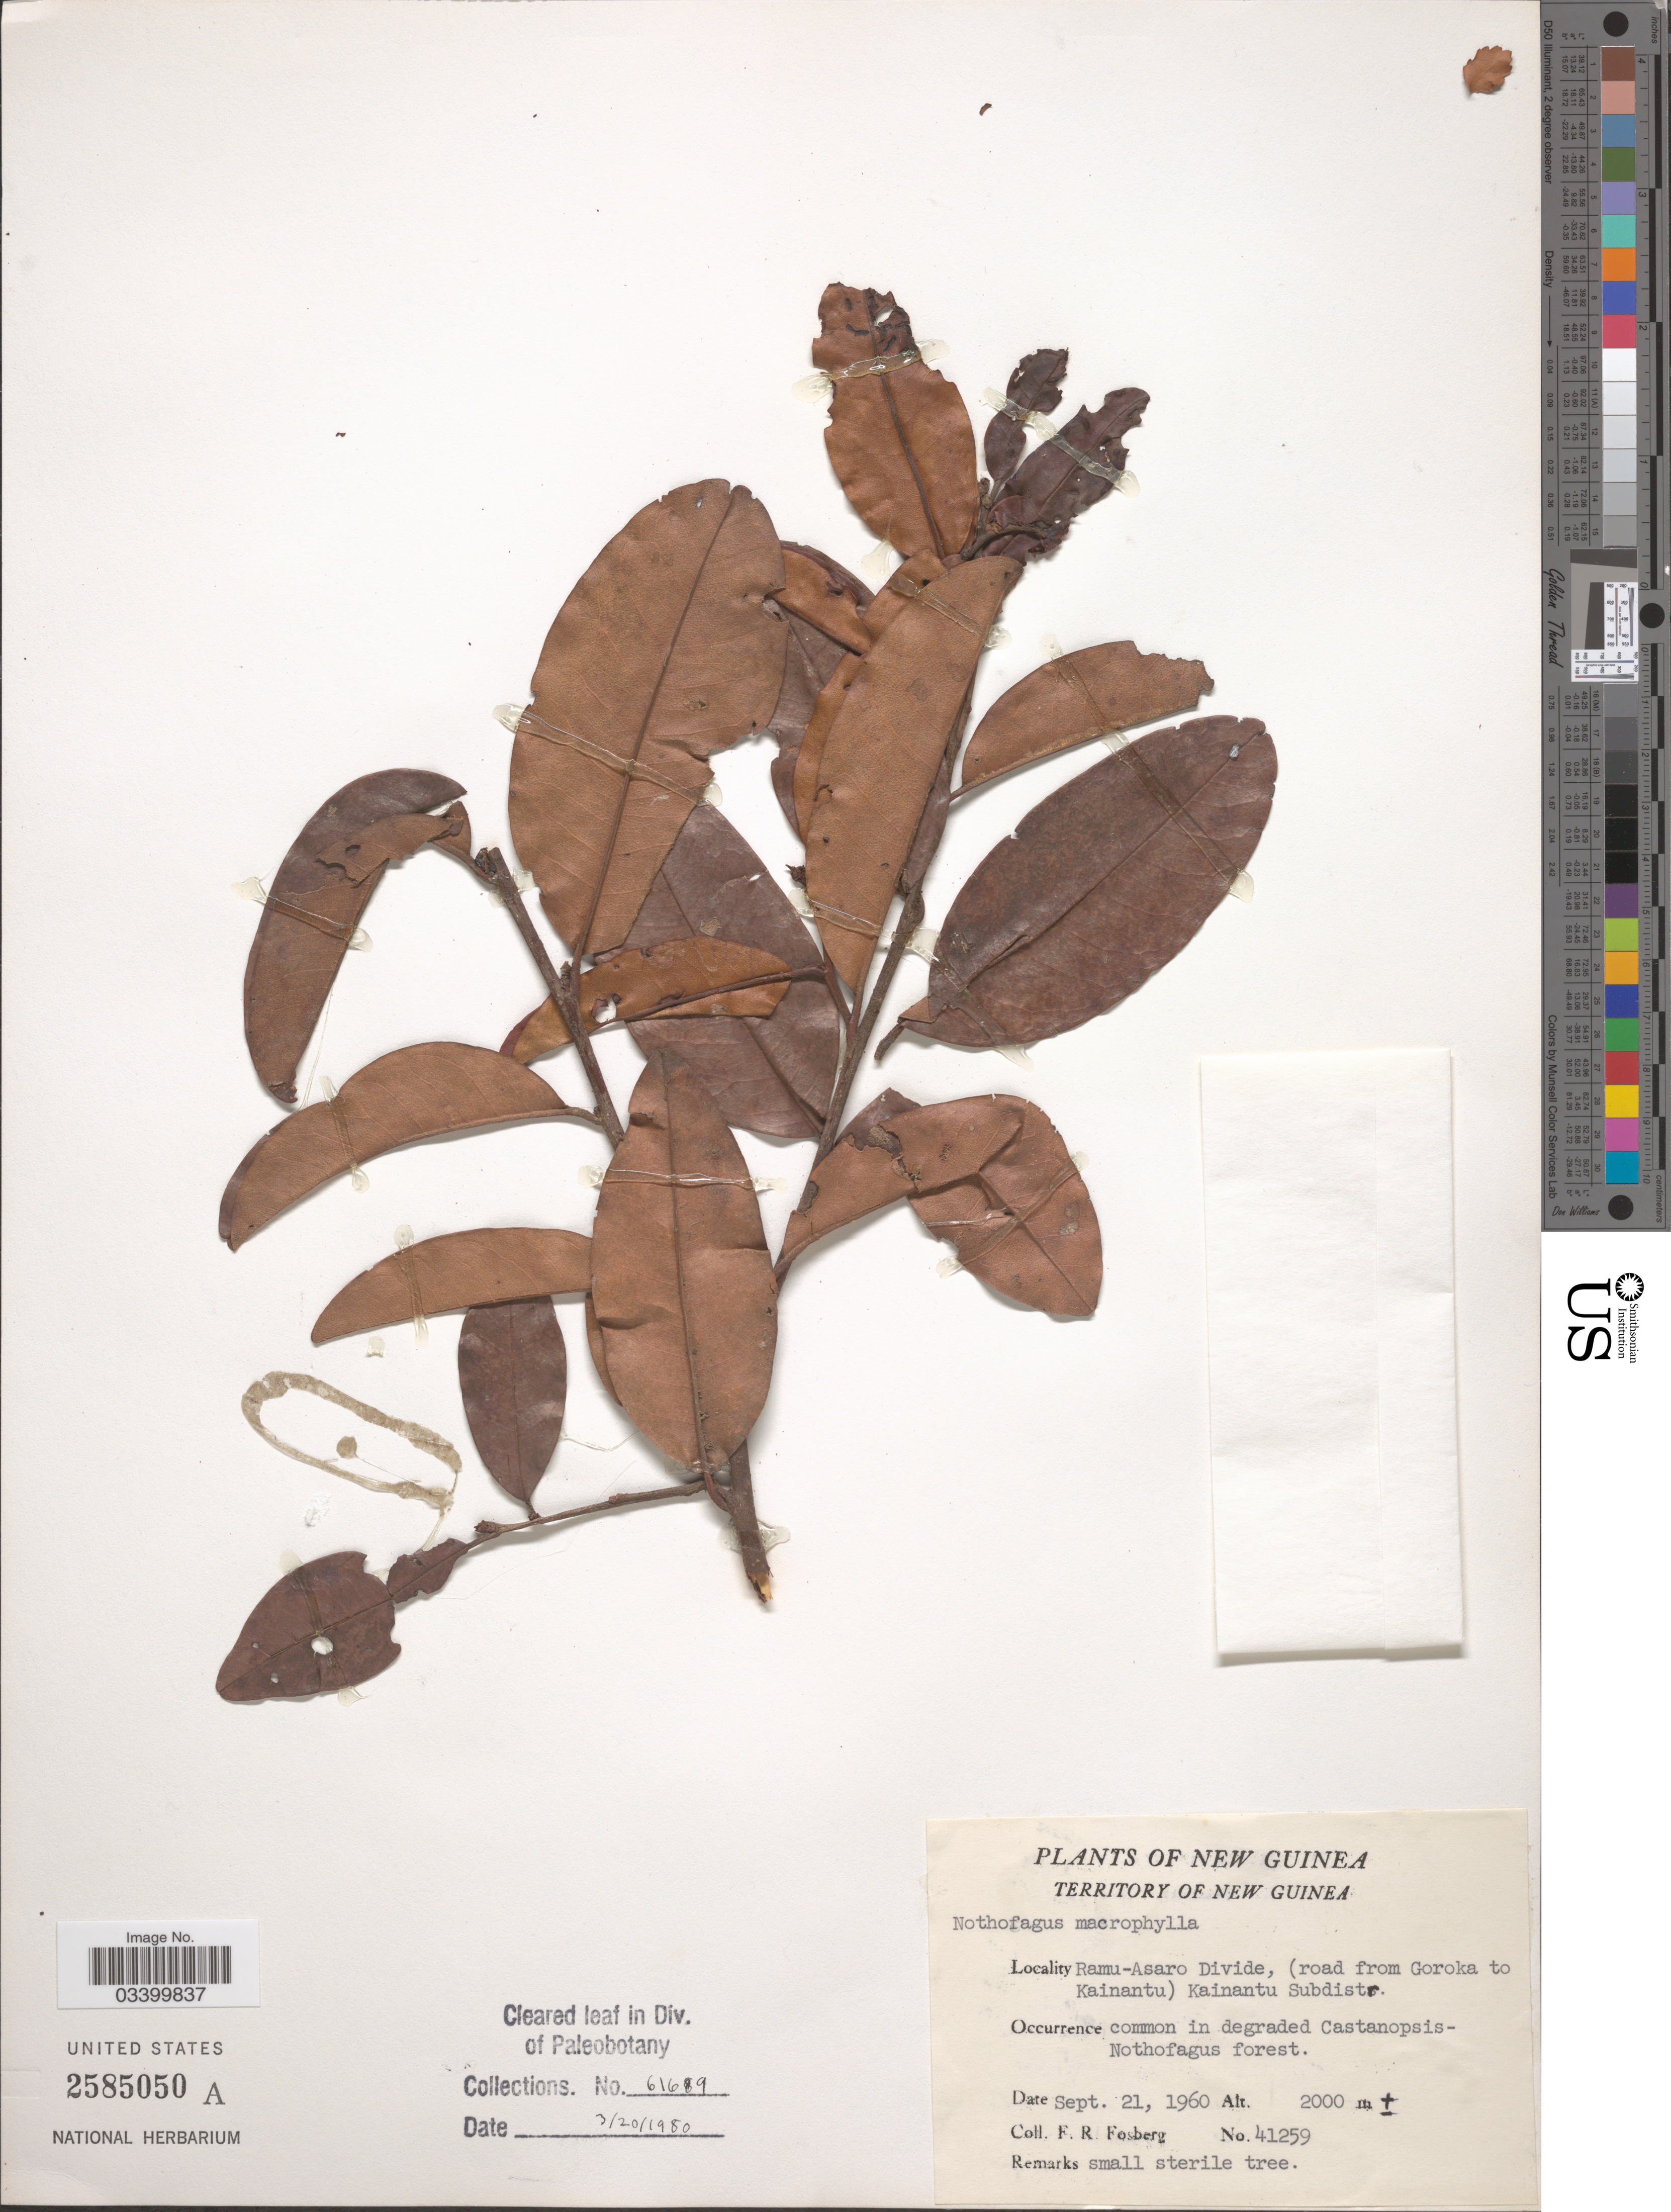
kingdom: Plantae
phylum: Tracheophyta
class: Magnoliopsida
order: Fagales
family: Nothofagaceae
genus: Nothofagus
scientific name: Nothofagus macrophylla, ined.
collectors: F. R. Fosberg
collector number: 41259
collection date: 1960-09-21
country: Papua New Guinea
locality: New Guinea. Territory of New Guinea. Ramu-Asaro Divide, (road from Goroka to Kainantu) Kainantu Subdistr.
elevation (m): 2000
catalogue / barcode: US 2585050A